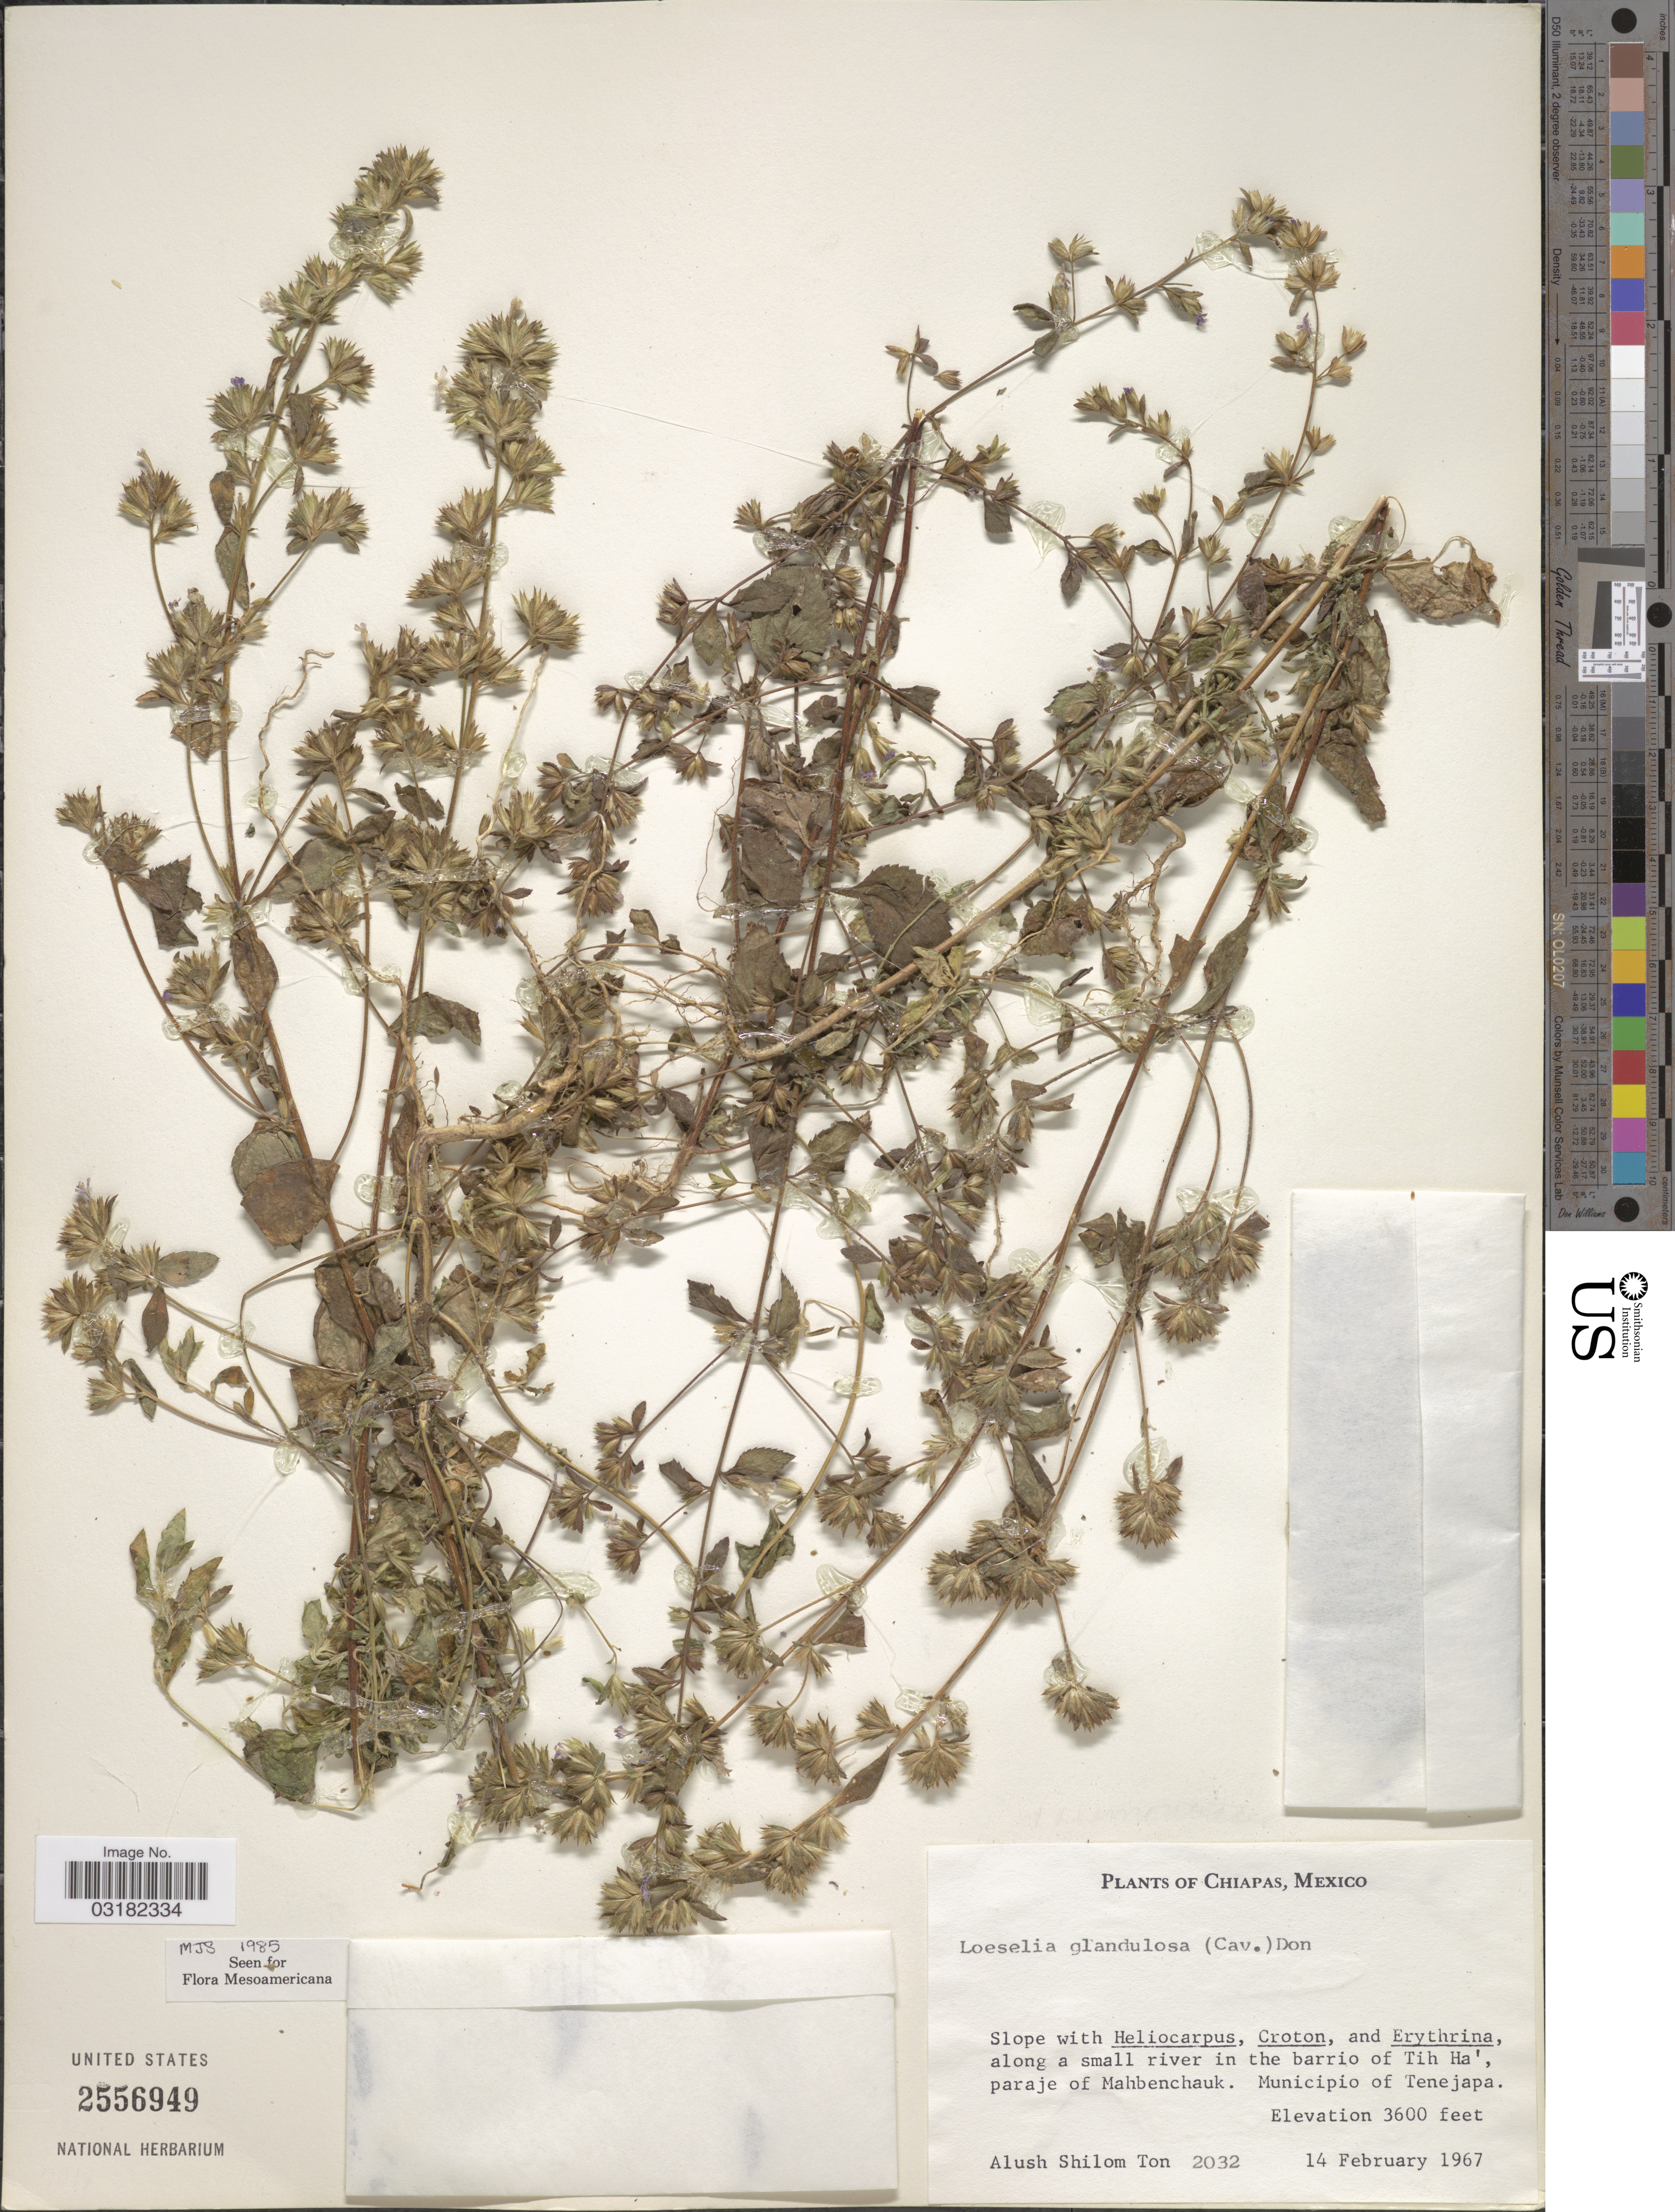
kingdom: Plantae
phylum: Tracheophyta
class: Magnoliopsida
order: Ericales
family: Polemoniaceae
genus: Loeselia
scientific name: Loeselia glandulosa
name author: (Cav.) G. Don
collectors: A. M. Ton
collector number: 2032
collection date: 1967-02-14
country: Mexico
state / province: Chiapas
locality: Along a small river in the barrio of Tih Ha', paraje of Mabenchauk. Municipio of Tenejapa.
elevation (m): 1097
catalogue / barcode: US 2556949